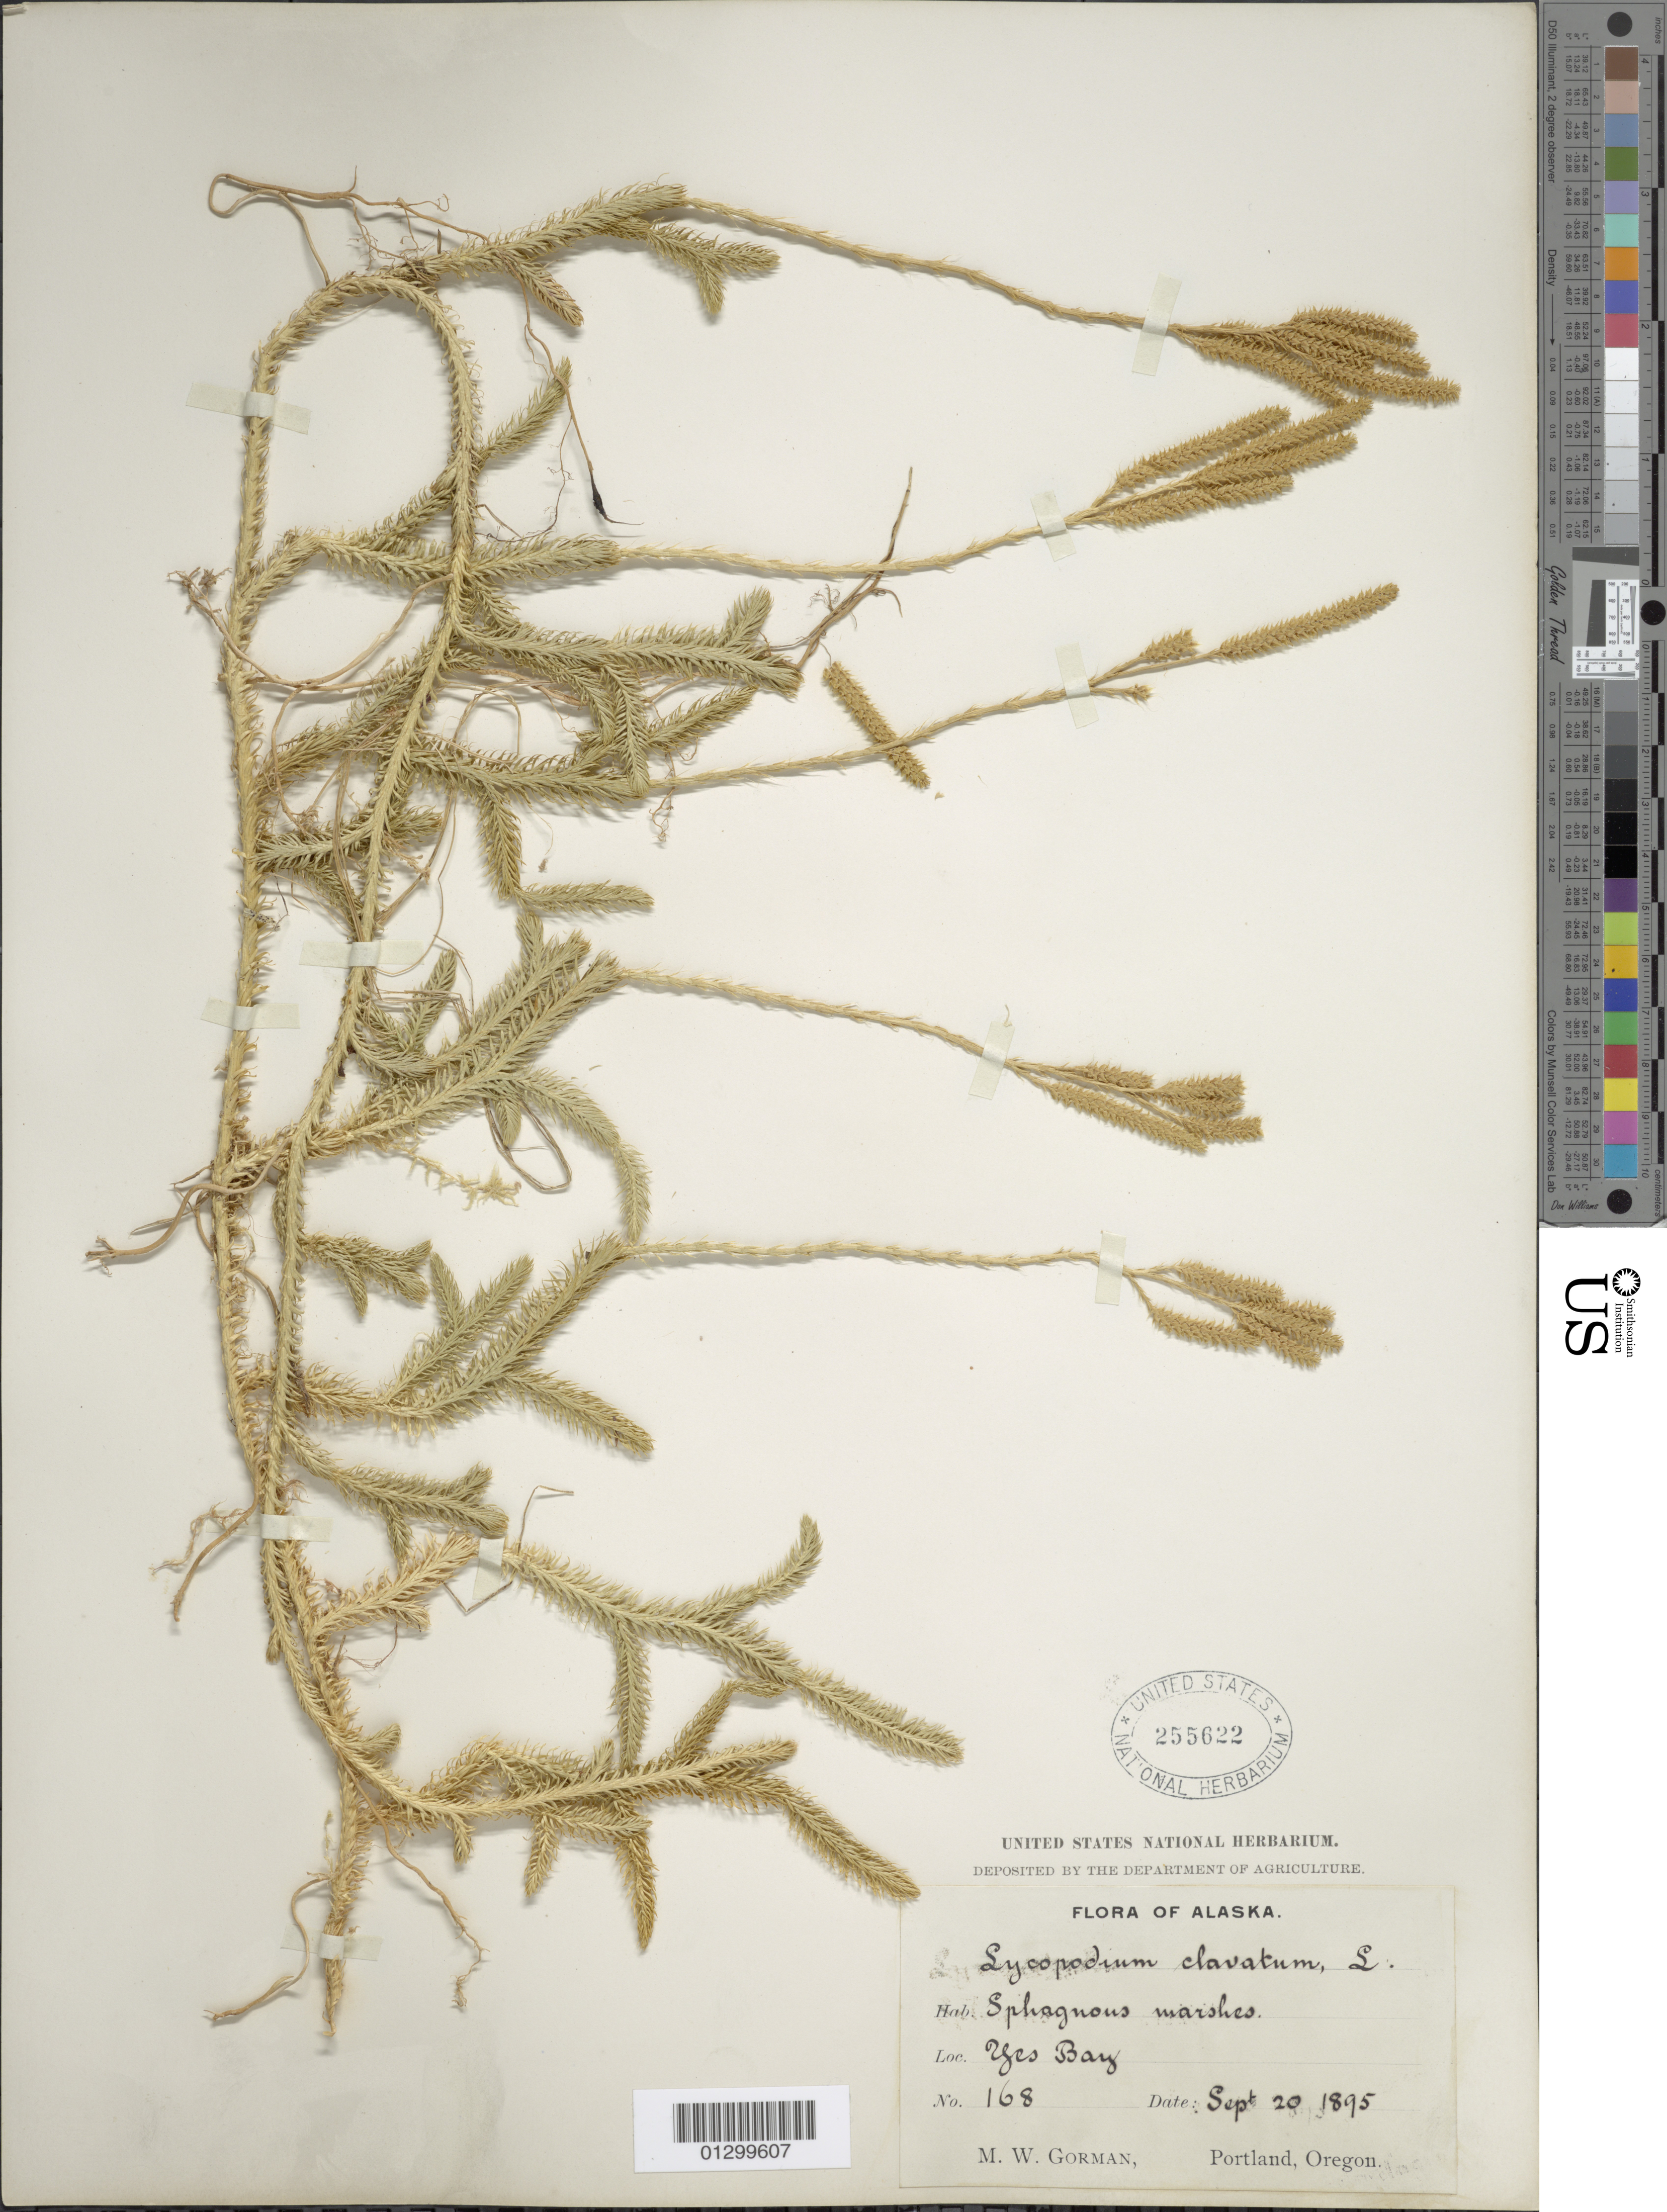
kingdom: Plantae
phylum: Tracheophyta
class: Lycopodiopsida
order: Lycopodiales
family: Lycopodiaceae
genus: Lycopodium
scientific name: Lycopodium clavatum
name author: L.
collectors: M. W. Gorman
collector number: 168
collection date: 1895-09-20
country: United States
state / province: Alaska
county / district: Ketchikan Gateway Borough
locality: Yes Bay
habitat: Sphagnum marshes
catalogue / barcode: US 255622